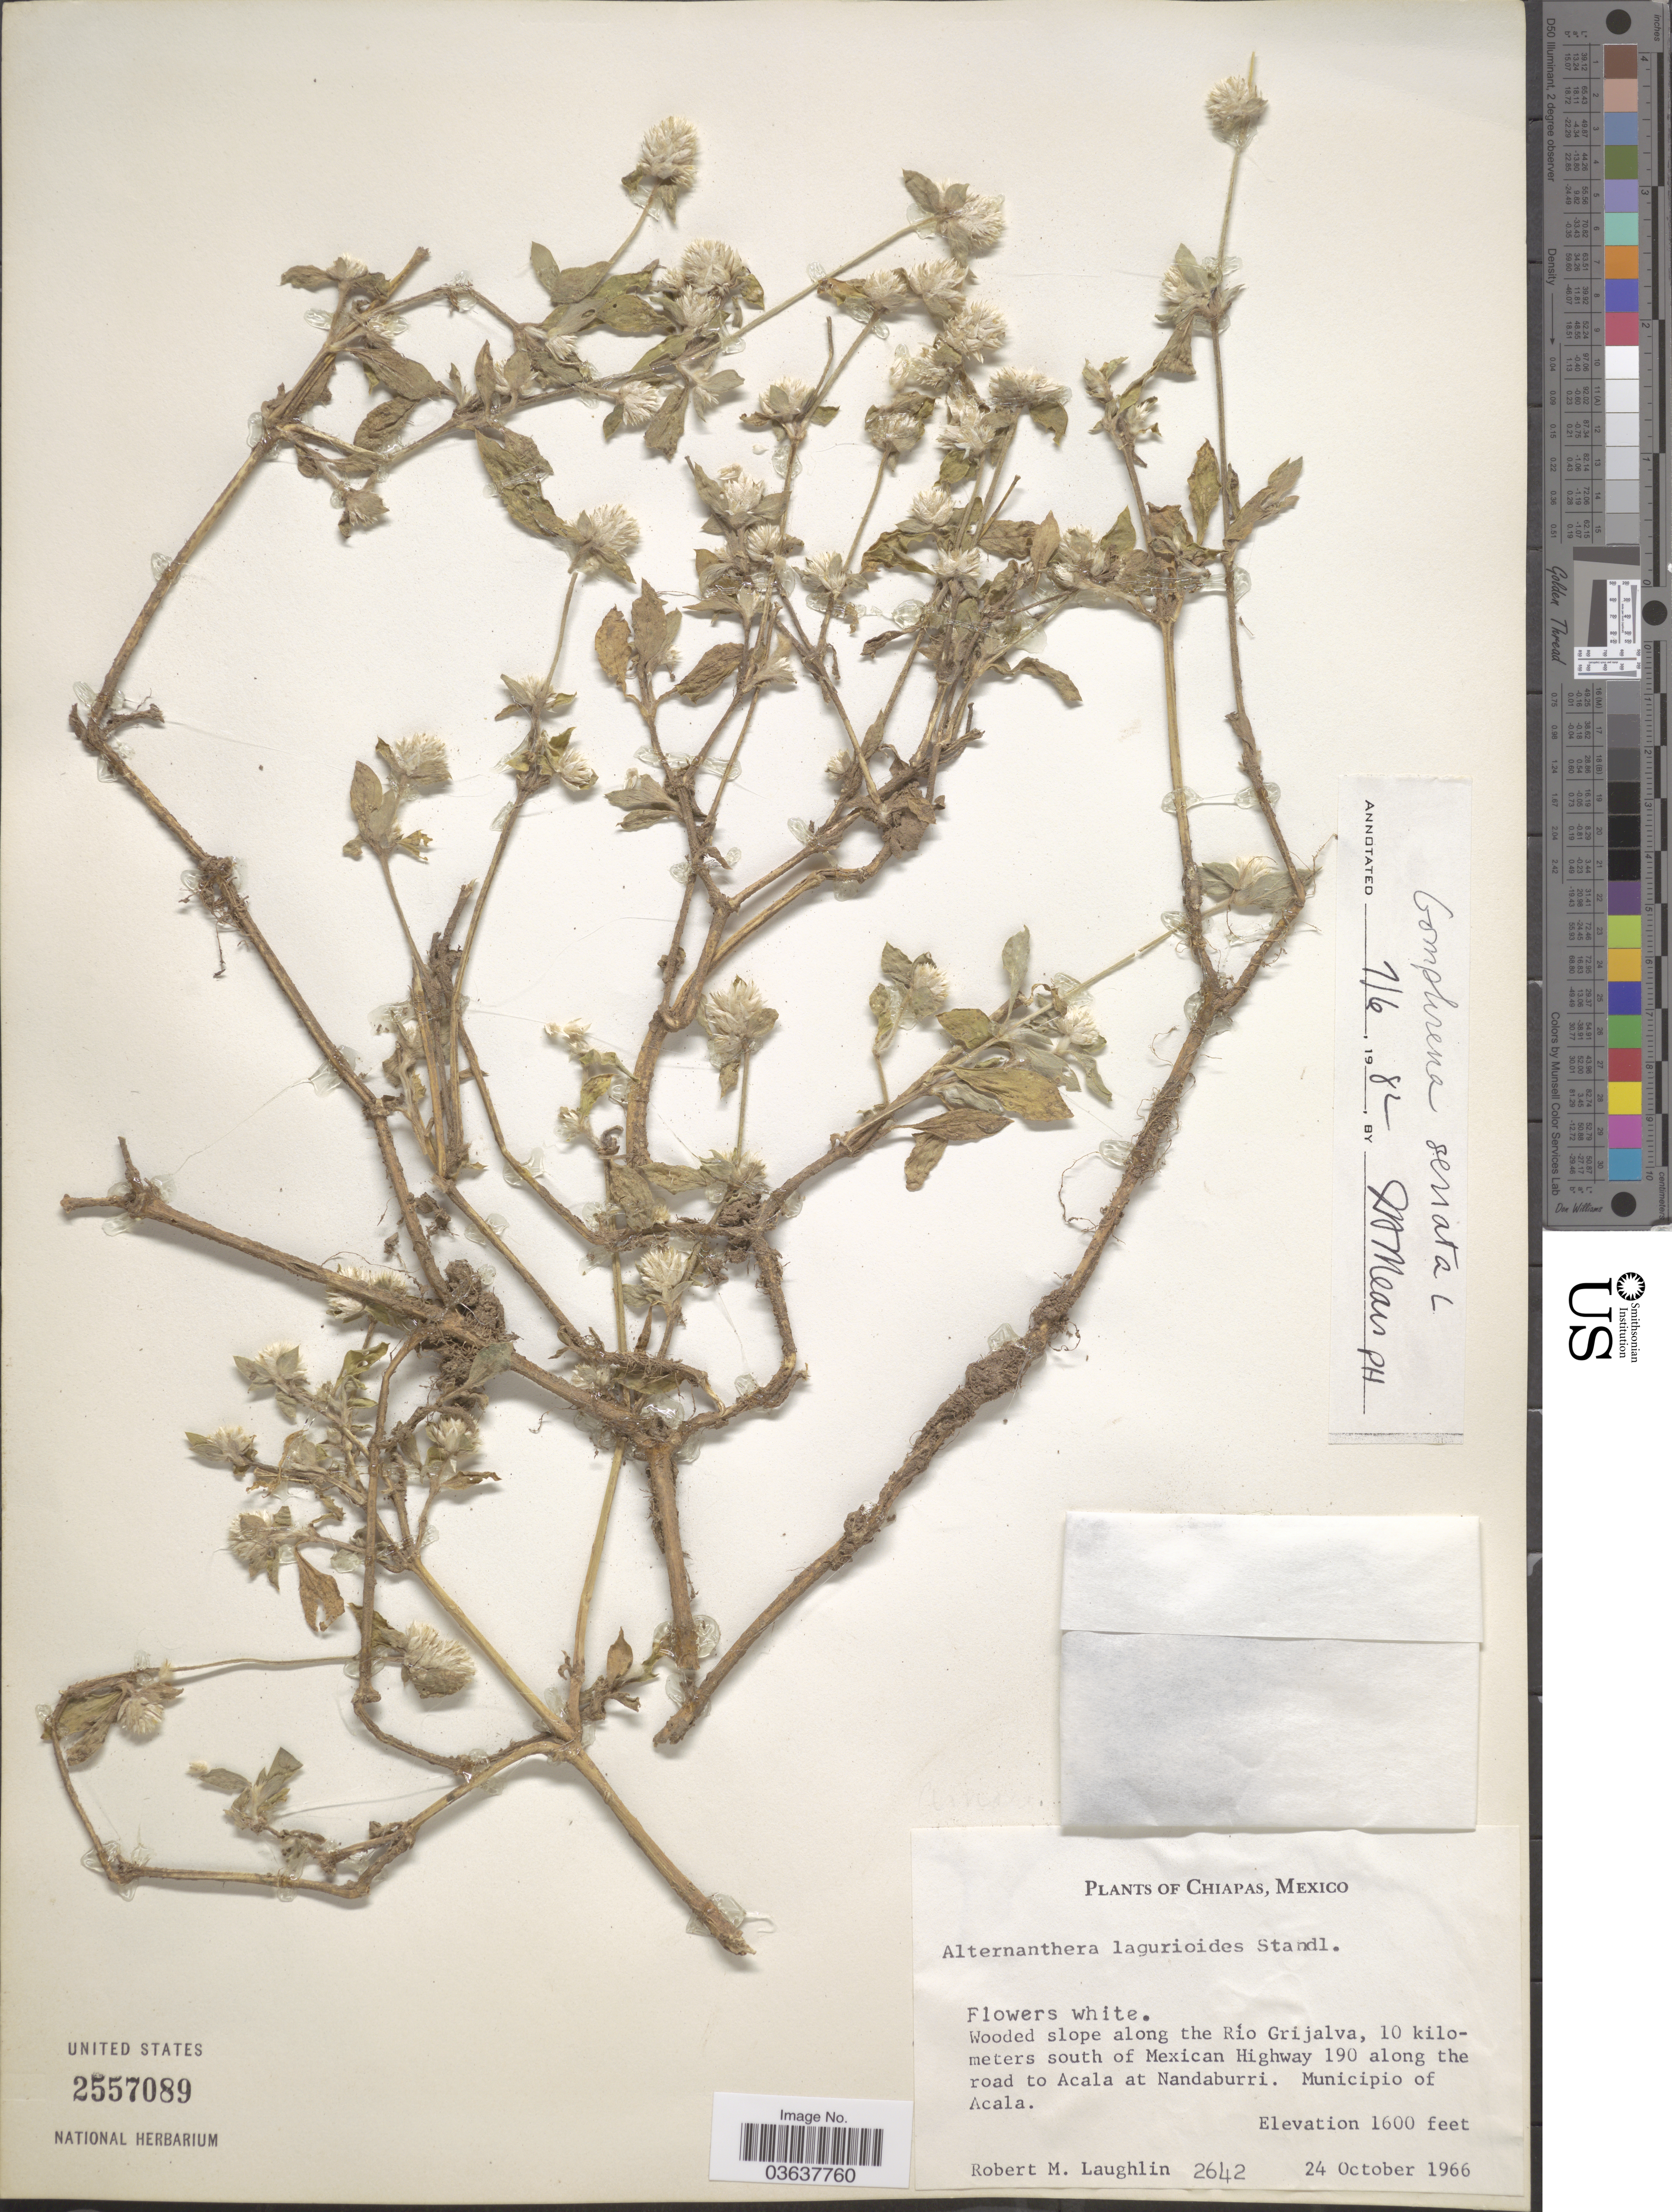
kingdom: Plantae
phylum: Tracheophyta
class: Magnoliopsida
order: Caryophyllales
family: Amaranthaceae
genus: Gomphrena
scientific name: Gomphrena serrata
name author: L.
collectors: R. M. Laughlin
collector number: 2642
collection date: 1966-10-24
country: Mexico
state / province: Chiapas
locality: Wooded slope along the Río Grijalva, 10 kilometers south of Mexican Highway 190 along the road to Acala at Nandaburri. Municipio of Acala.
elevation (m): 488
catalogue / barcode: US 2557089